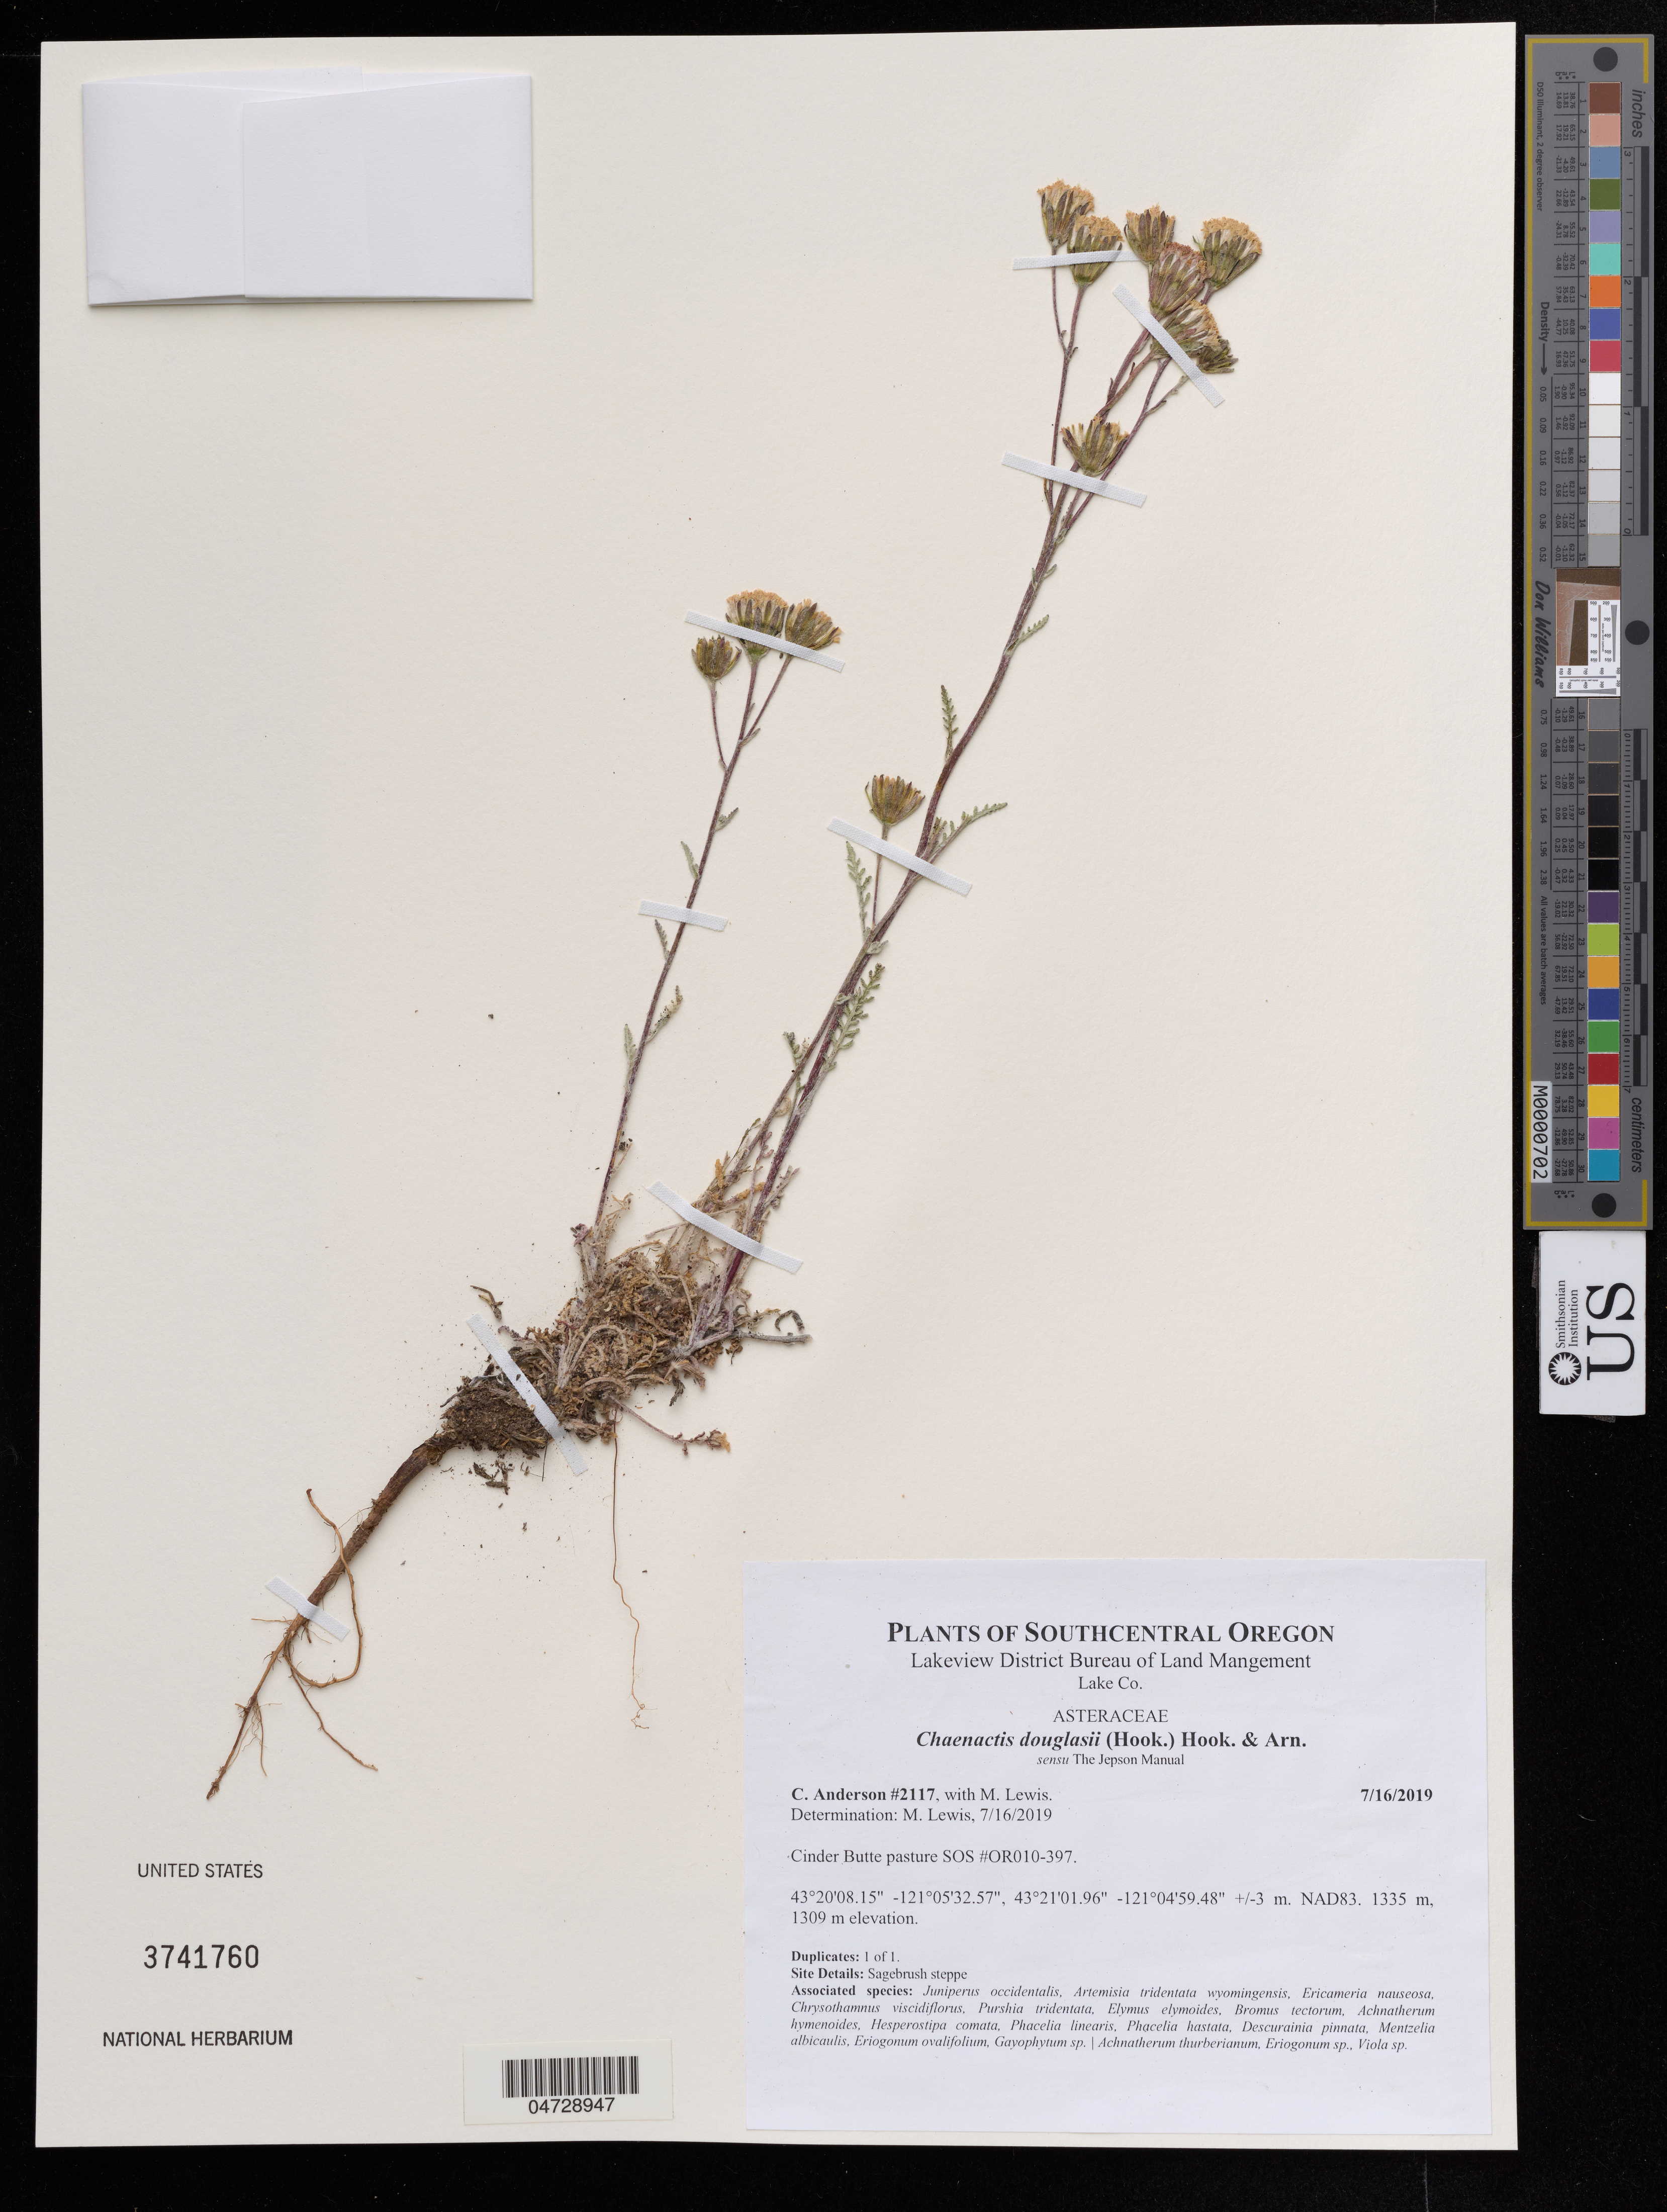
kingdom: Plantae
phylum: Tracheophyta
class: Magnoliopsida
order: Asterales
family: Asteraceae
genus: Chaenactis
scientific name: Chaenactis douglasii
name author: Hook. & Arn.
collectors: C. Anderson & M. Lewis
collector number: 2117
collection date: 2019-07-16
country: United States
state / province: Oregon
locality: Lake Co., Cinder Butte pasture.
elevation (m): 1355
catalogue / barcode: US 3741760